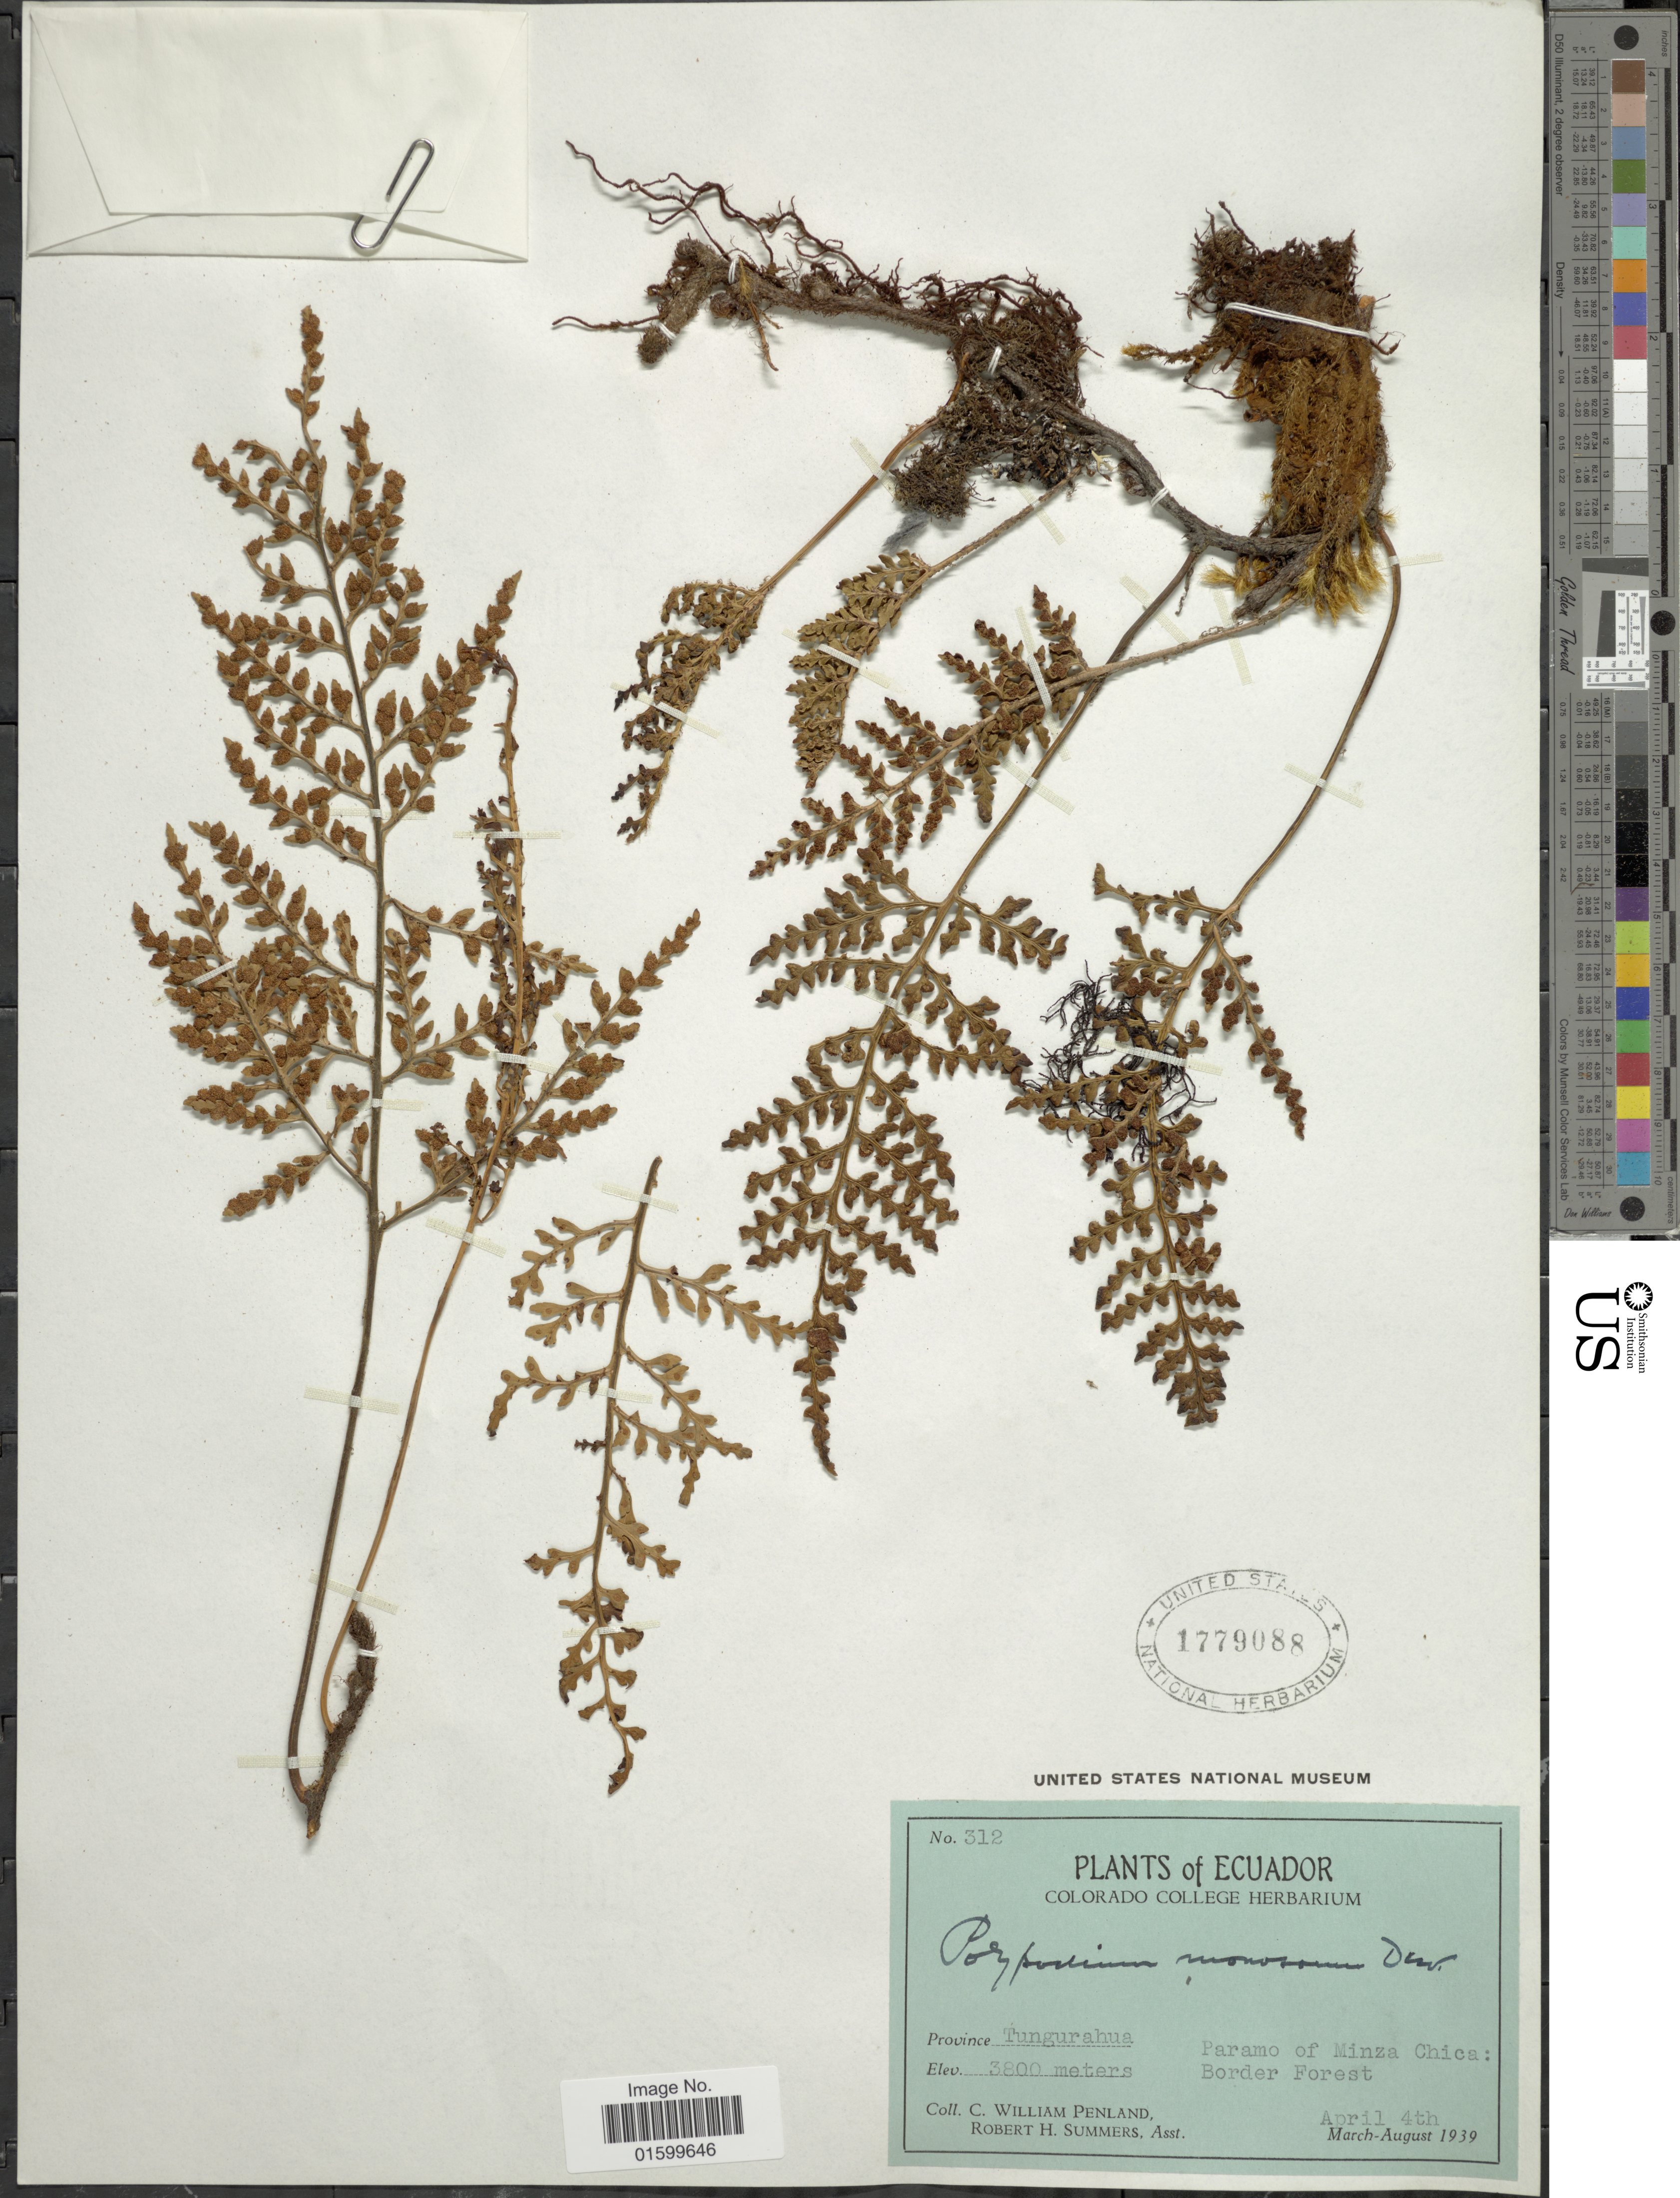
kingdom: Plantae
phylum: Tracheophyta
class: Polypodiopsida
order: Polypodiales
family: Polypodiaceae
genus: Pleopeltis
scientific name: Pleopeltis monosora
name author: (Desv.) A.R. Sm.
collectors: C. W. Penland & R. Summers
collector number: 312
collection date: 1939-04-04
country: Ecuador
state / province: Tungurahua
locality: Province Tungurahua, Paramo of Minza Chica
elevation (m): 3800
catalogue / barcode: US 1779088